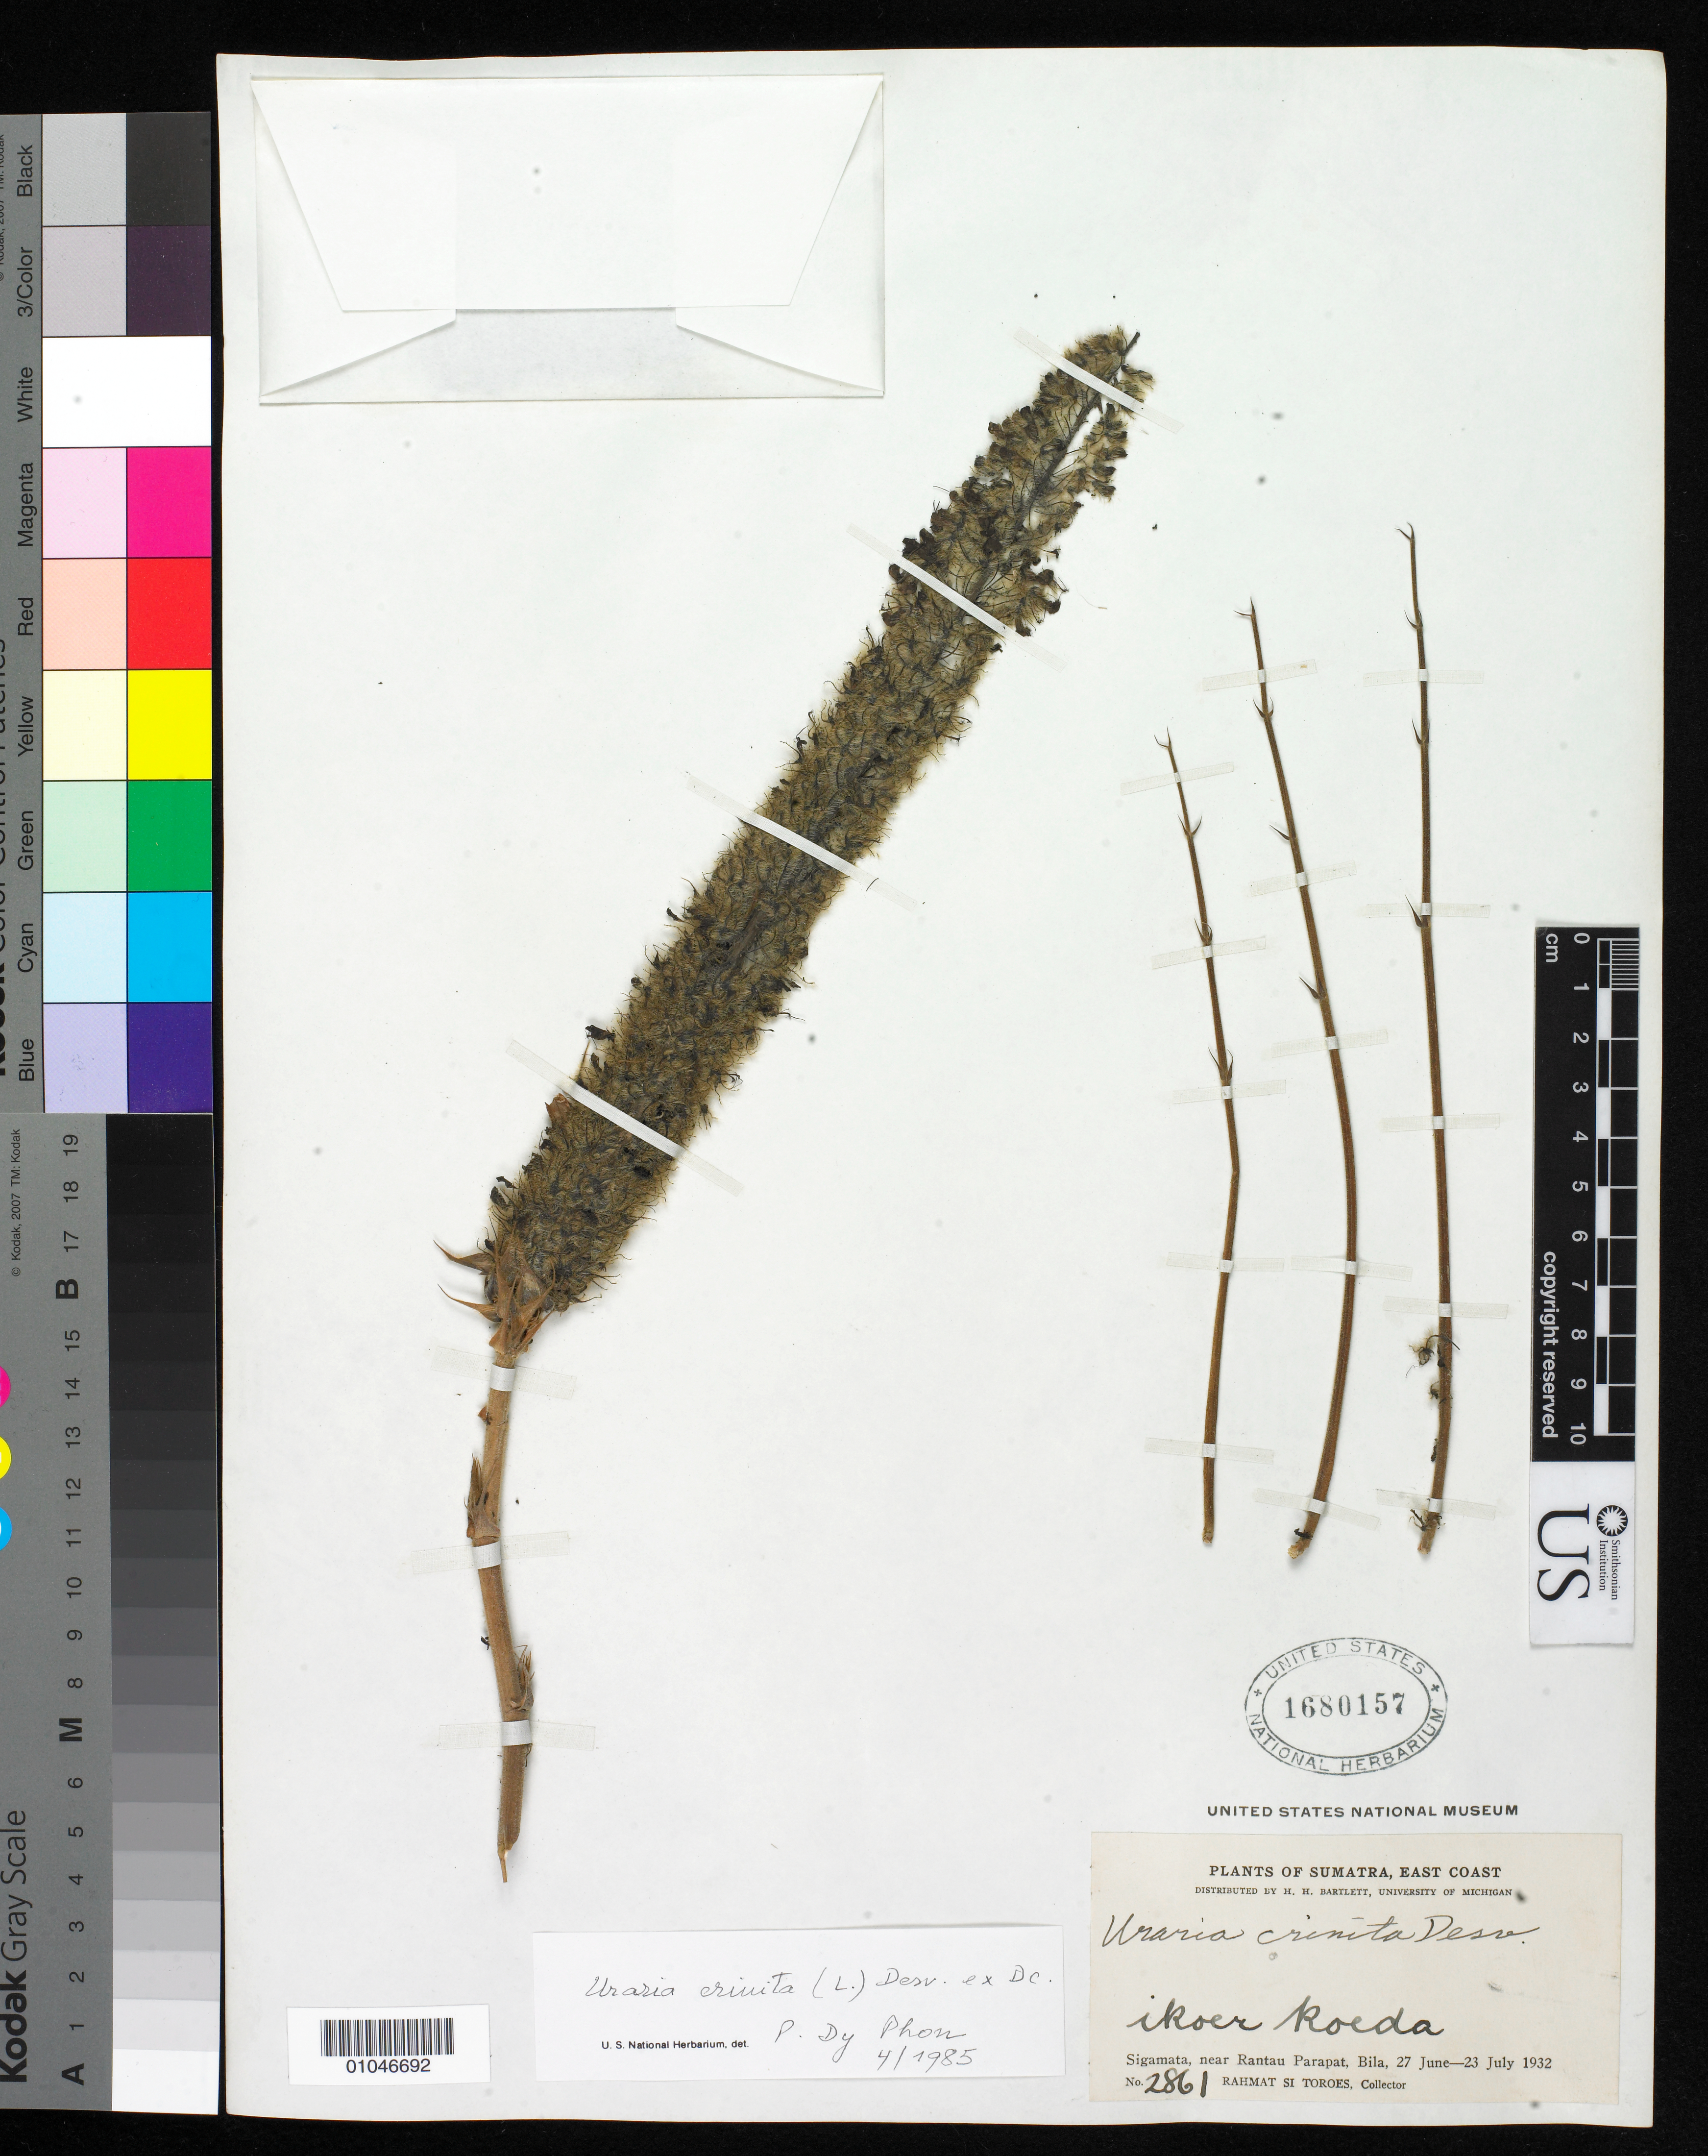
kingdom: Plantae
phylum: Tracheophyta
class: Magnoliopsida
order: Fabales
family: Fabaceae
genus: Uraria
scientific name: Uraria crinita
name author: (L.) Desv.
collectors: Rahmat Si Boeea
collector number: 2861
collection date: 1932-06-27/1932-07-23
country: Indonesia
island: Sumatra I.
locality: (East Coast) Sigamata, near Rantau Parapat, Bila, Sumatra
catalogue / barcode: US 1680157